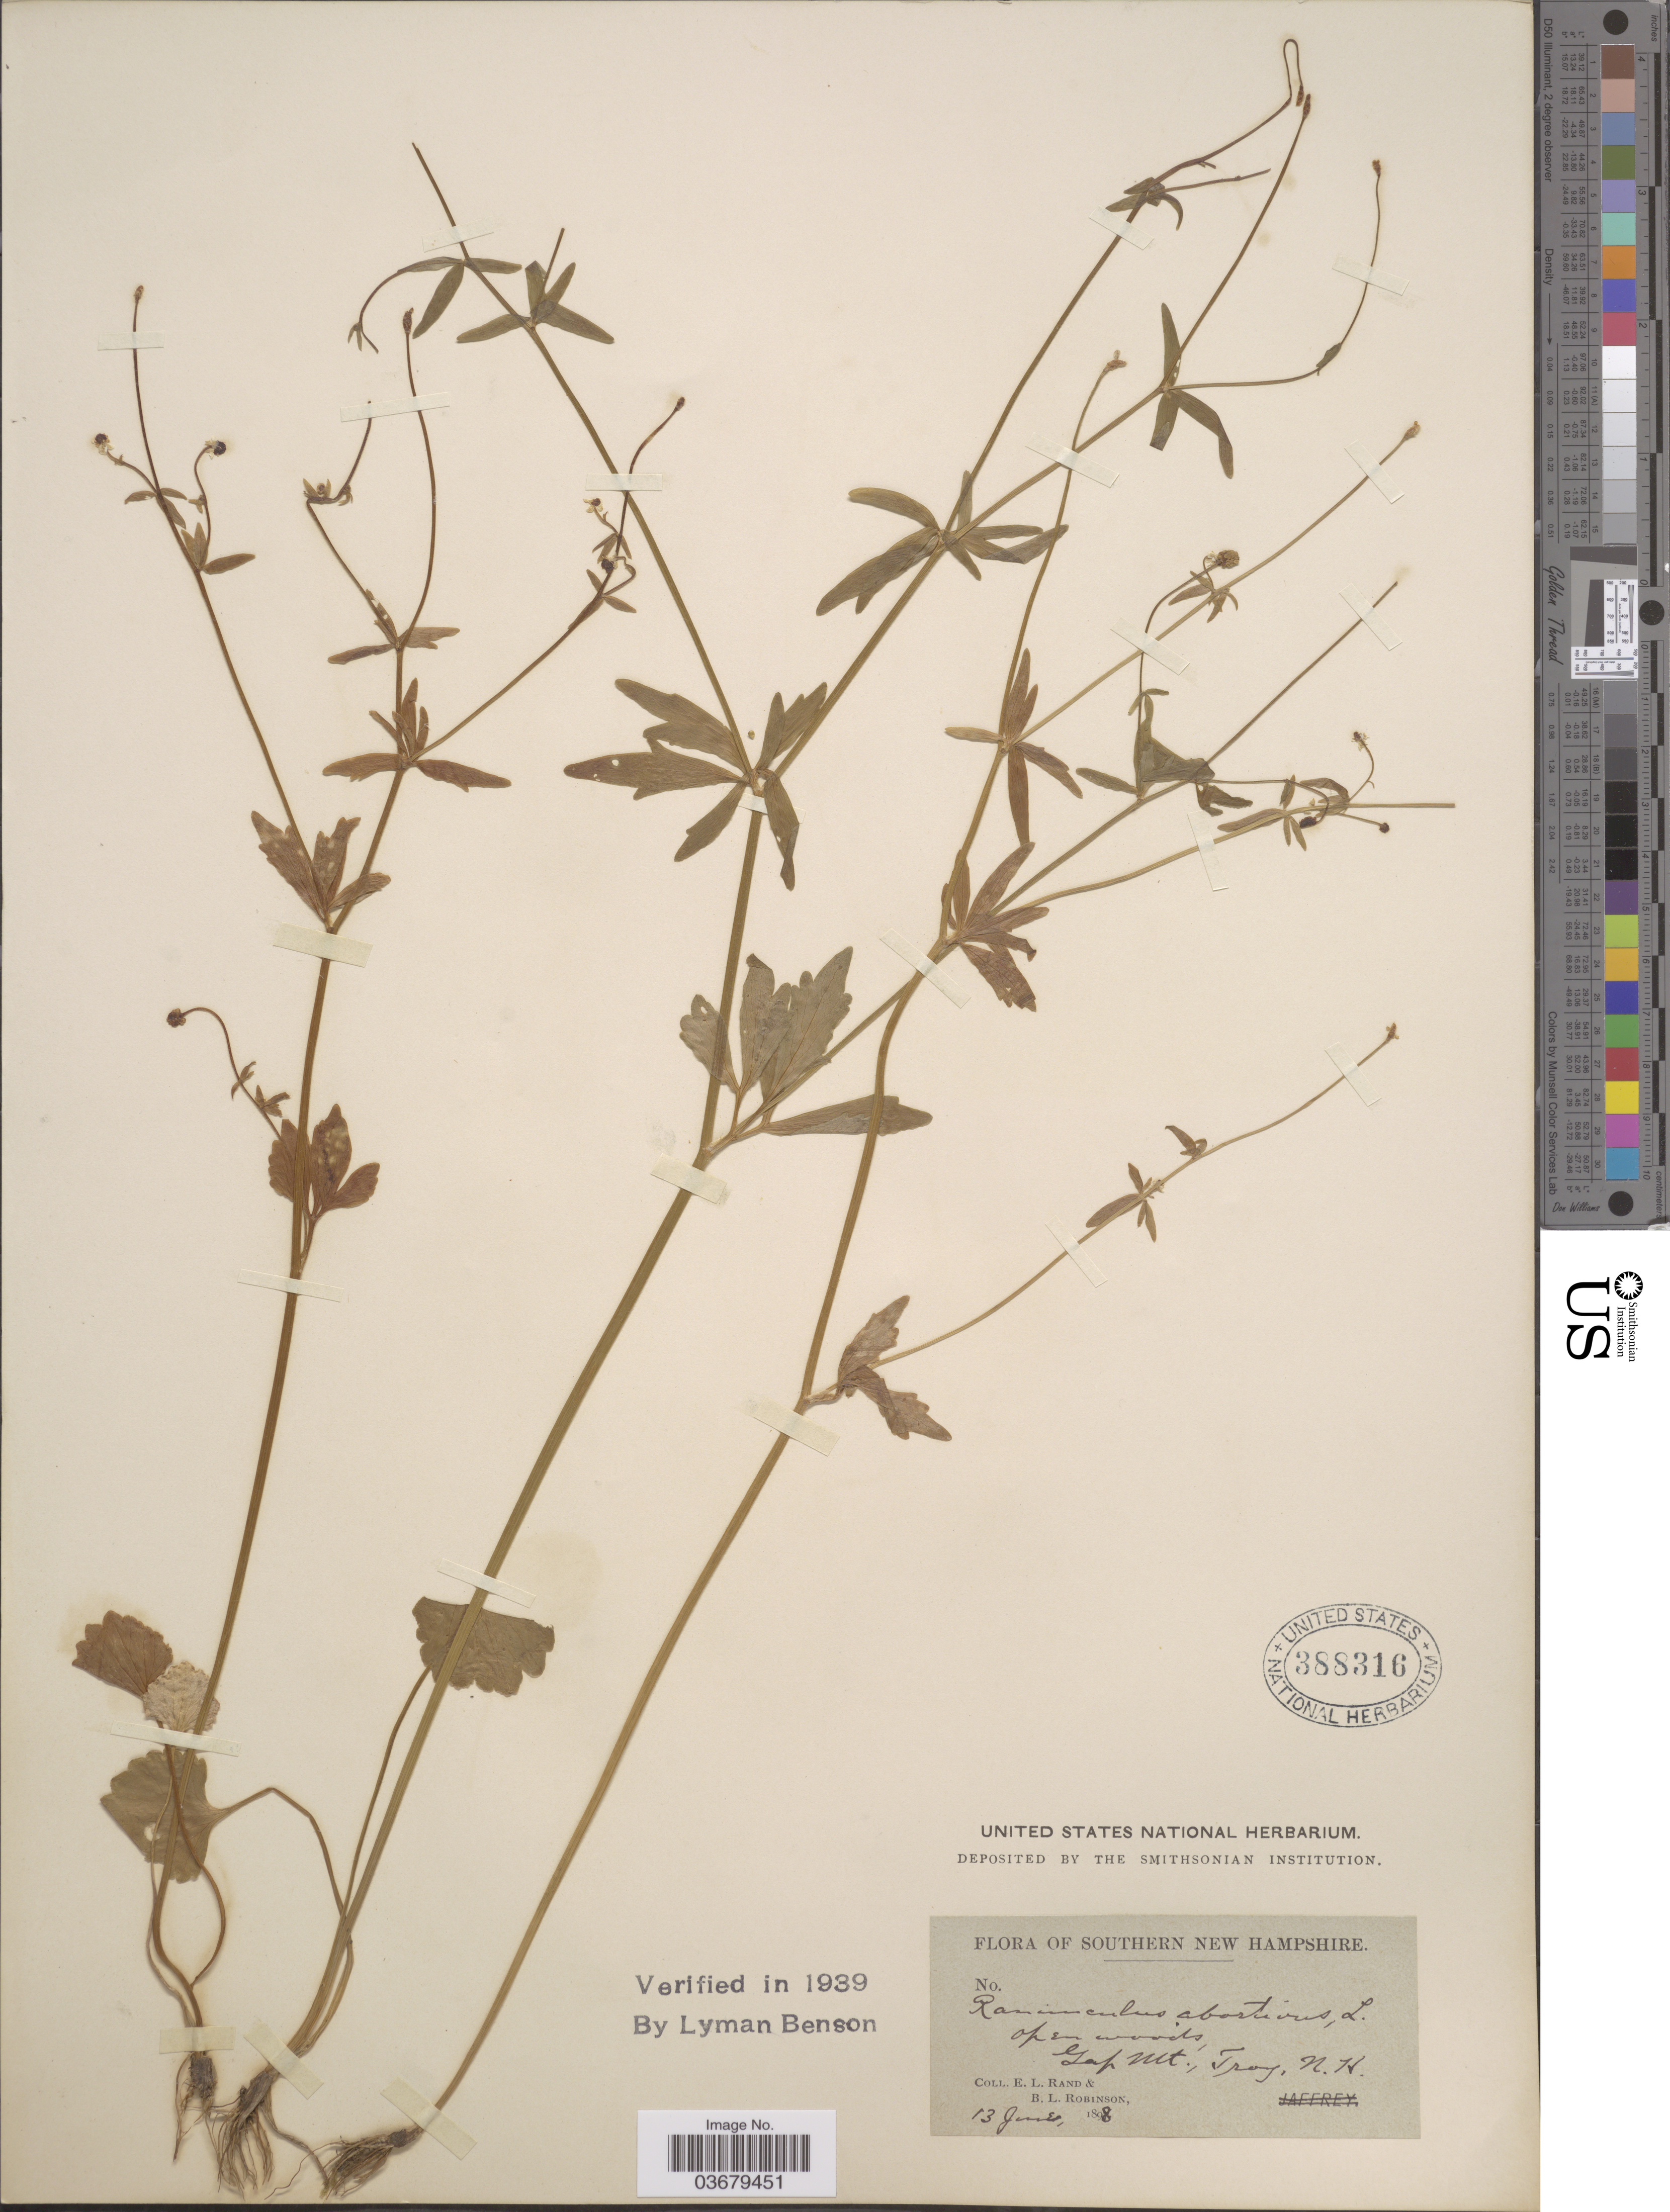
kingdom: Plantae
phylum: Tracheophyta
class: Magnoliopsida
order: Ranunculales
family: Ranunculaceae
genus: Ranunculus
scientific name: Ranunculus abortivus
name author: L.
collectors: E. Rand & B. L. Robinson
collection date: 1898-06-13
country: United States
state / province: New Hampshire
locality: Southern New Hampshire. Gap Mt., Troy.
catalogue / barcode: US 388316